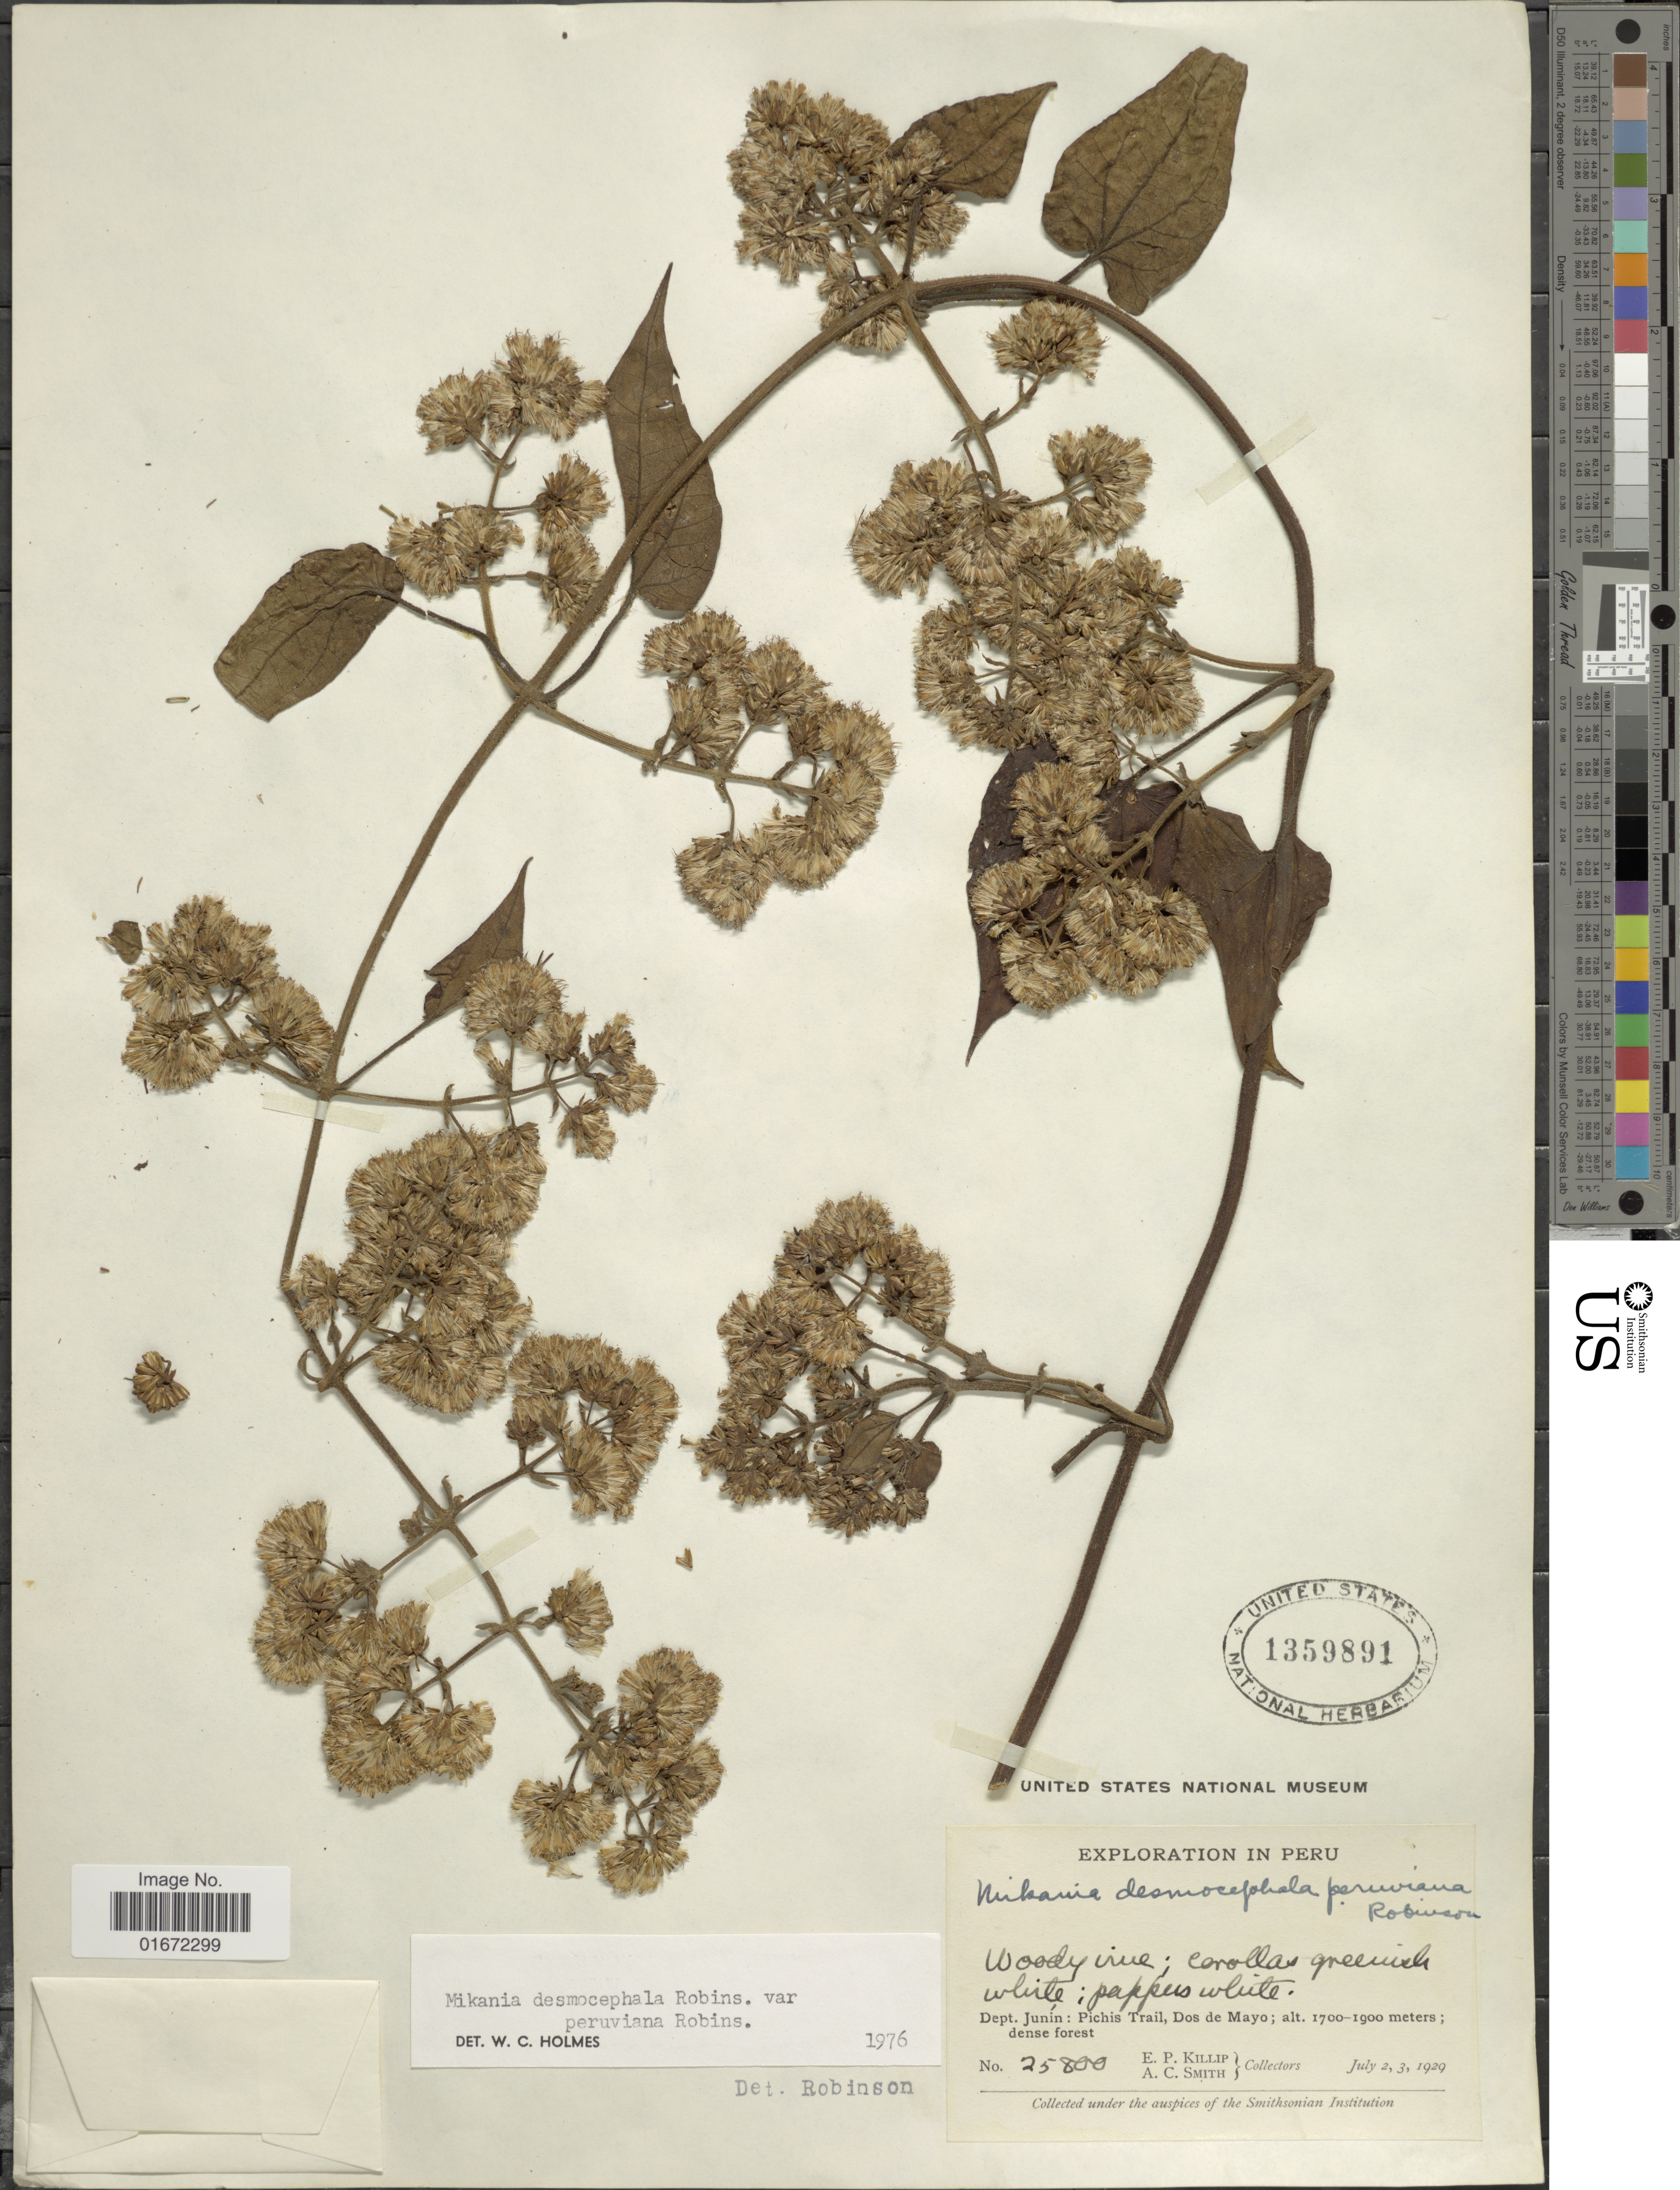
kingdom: Plantae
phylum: Tracheophyta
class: Magnoliopsida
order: Asterales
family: Asteraceae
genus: Mikania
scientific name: Mikania desmocephala var. peruviana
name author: B.L. Rob.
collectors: E. P. Killip & A. C. Smith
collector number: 25800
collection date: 1929-07-02/1929-07-03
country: Peru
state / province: Junín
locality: Dept. Junín: Pichis Trail, Dos de Mayo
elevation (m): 1700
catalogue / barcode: US 1359891